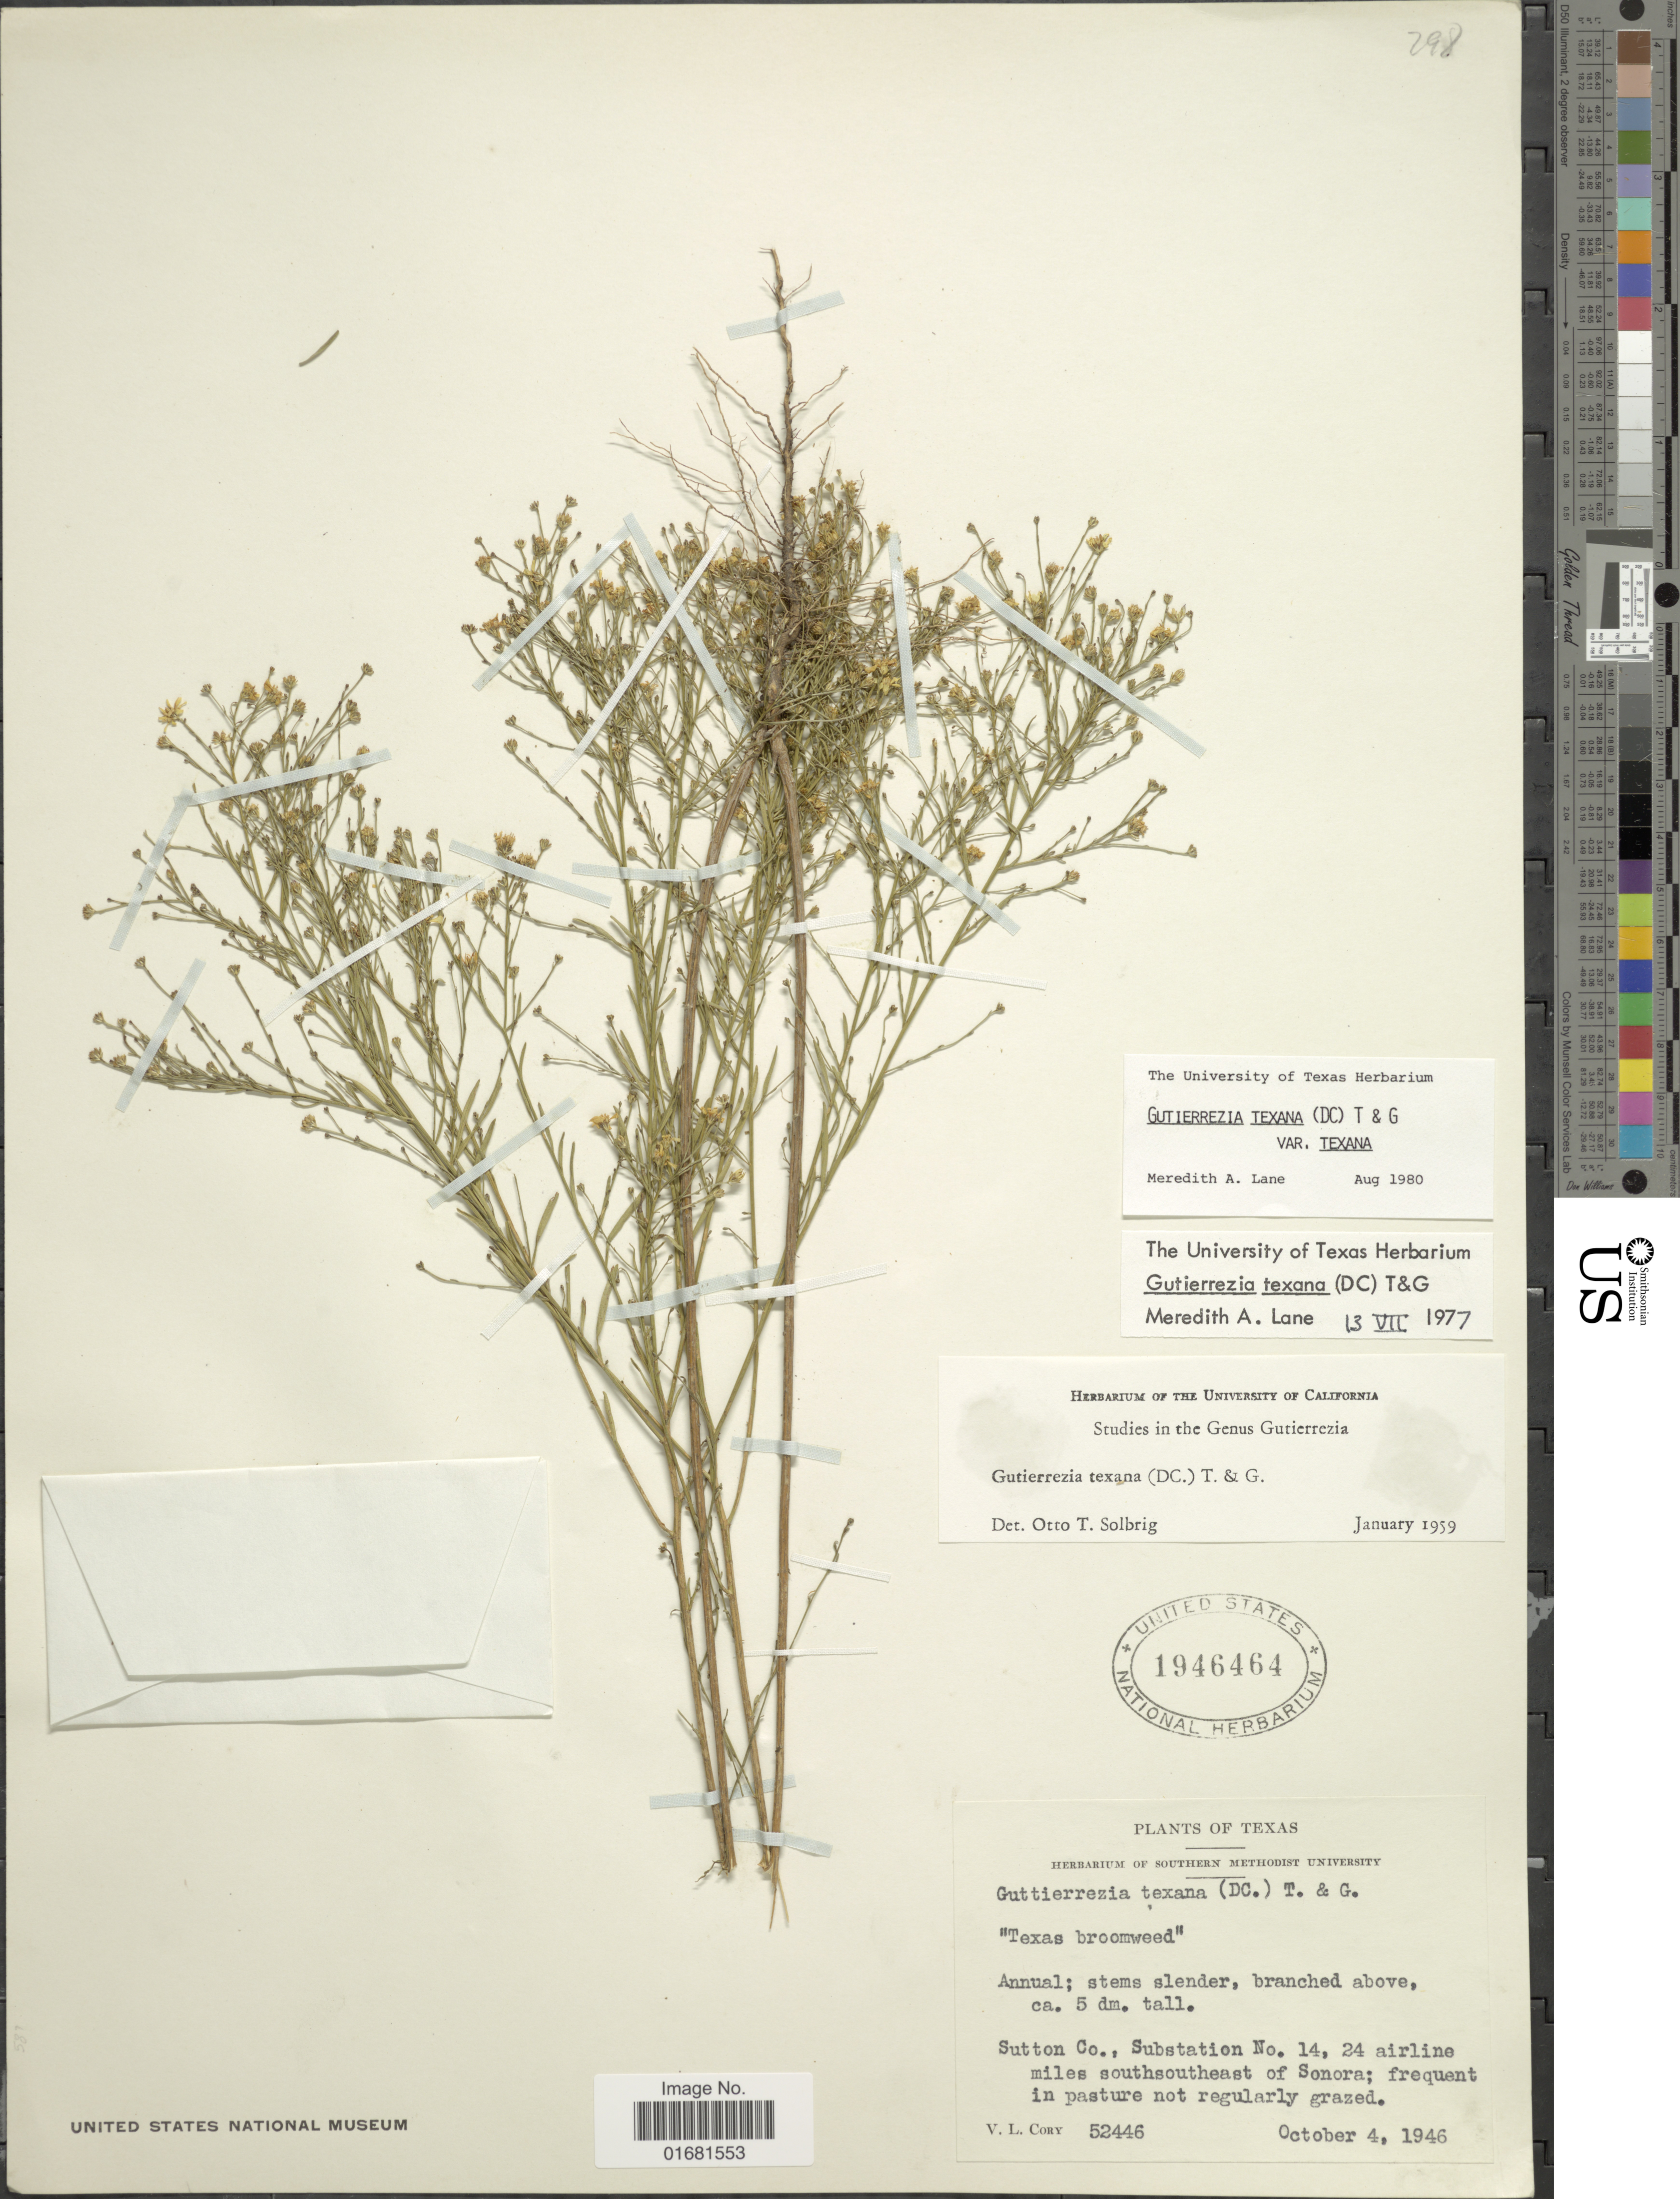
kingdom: Plantae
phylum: Tracheophyta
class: Magnoliopsida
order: Asterales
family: Asteraceae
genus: Gutierrezia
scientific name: Gutierrezia texana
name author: (DC.) Torr. & A. Gray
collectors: V. Cory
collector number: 52446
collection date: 1946-10-04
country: United States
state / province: Texas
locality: Texas. Sutton Co., Sustation No. 14, 24 airline miles southsoutheast of Sonora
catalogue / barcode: US 1946464